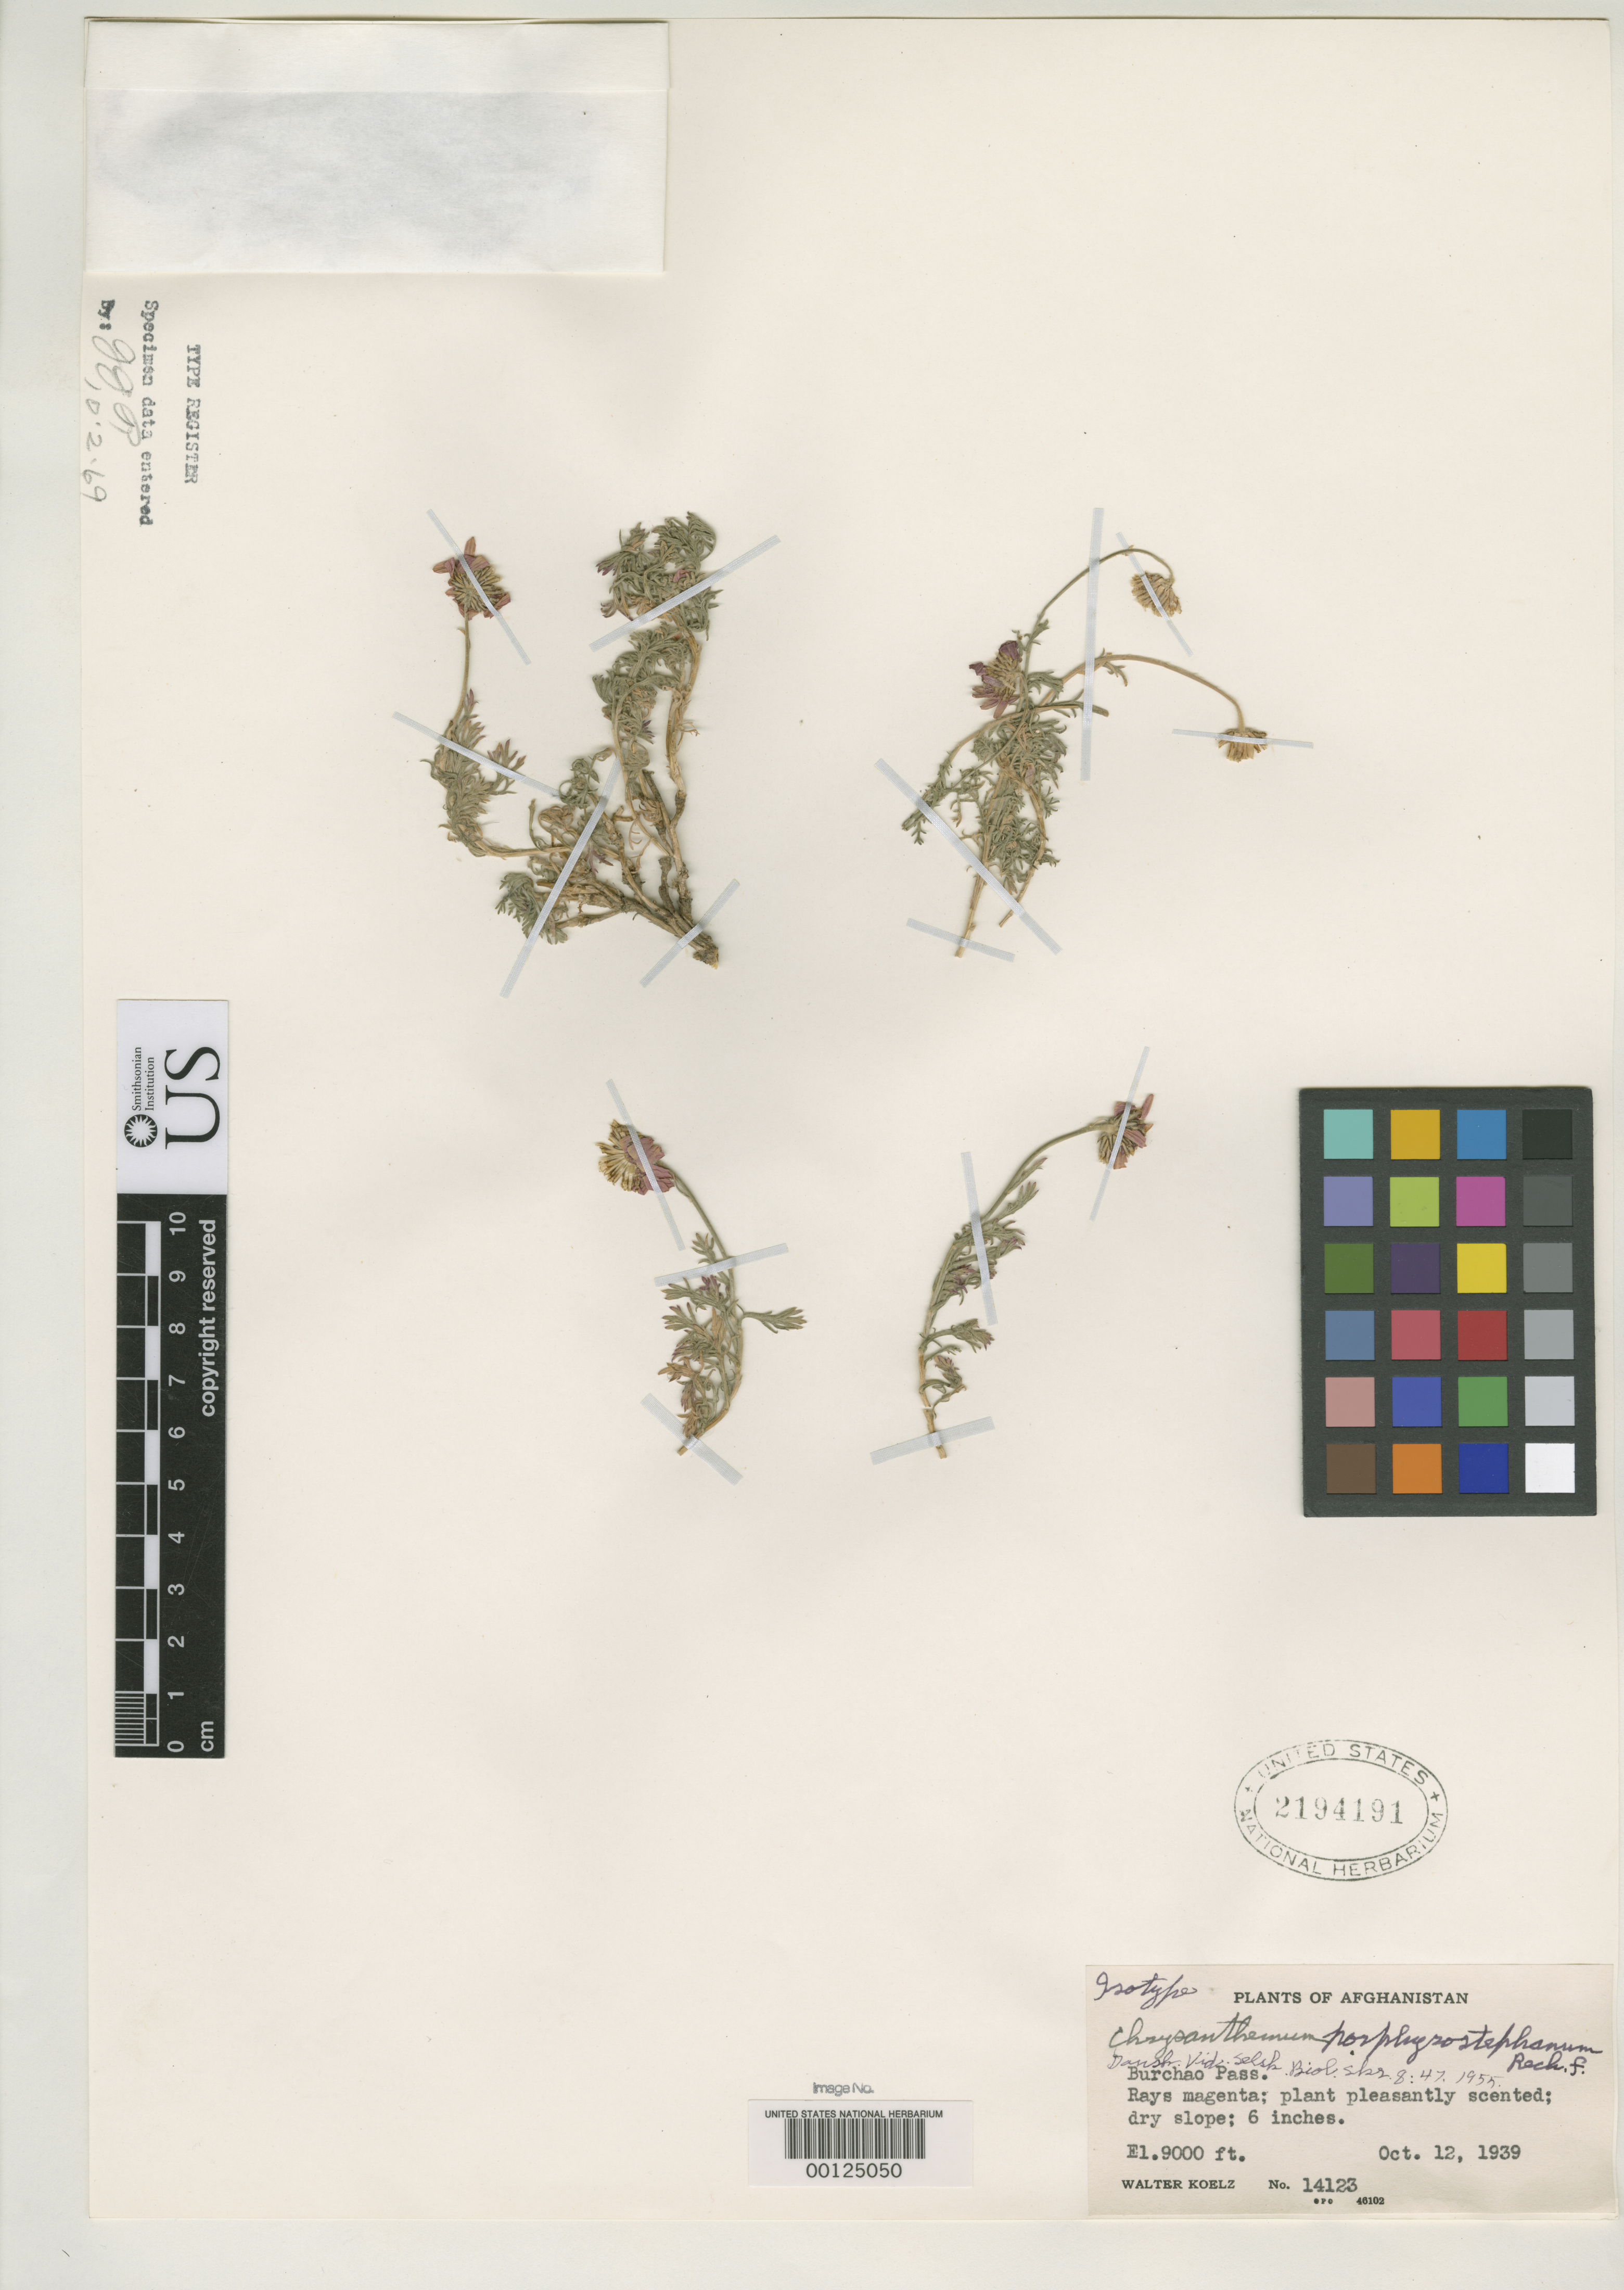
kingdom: Plantae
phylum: Tracheophyta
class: Magnoliopsida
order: Asterales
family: Asteraceae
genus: Chrysanthemum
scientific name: Chrysanthemum porphyrostephanum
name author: Rech. f.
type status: Isotype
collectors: W. N. Koelz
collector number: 14123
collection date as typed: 12 Oct 1939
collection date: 1939-10-12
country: Afghanistan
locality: Burchao Pass.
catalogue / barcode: US 2194191